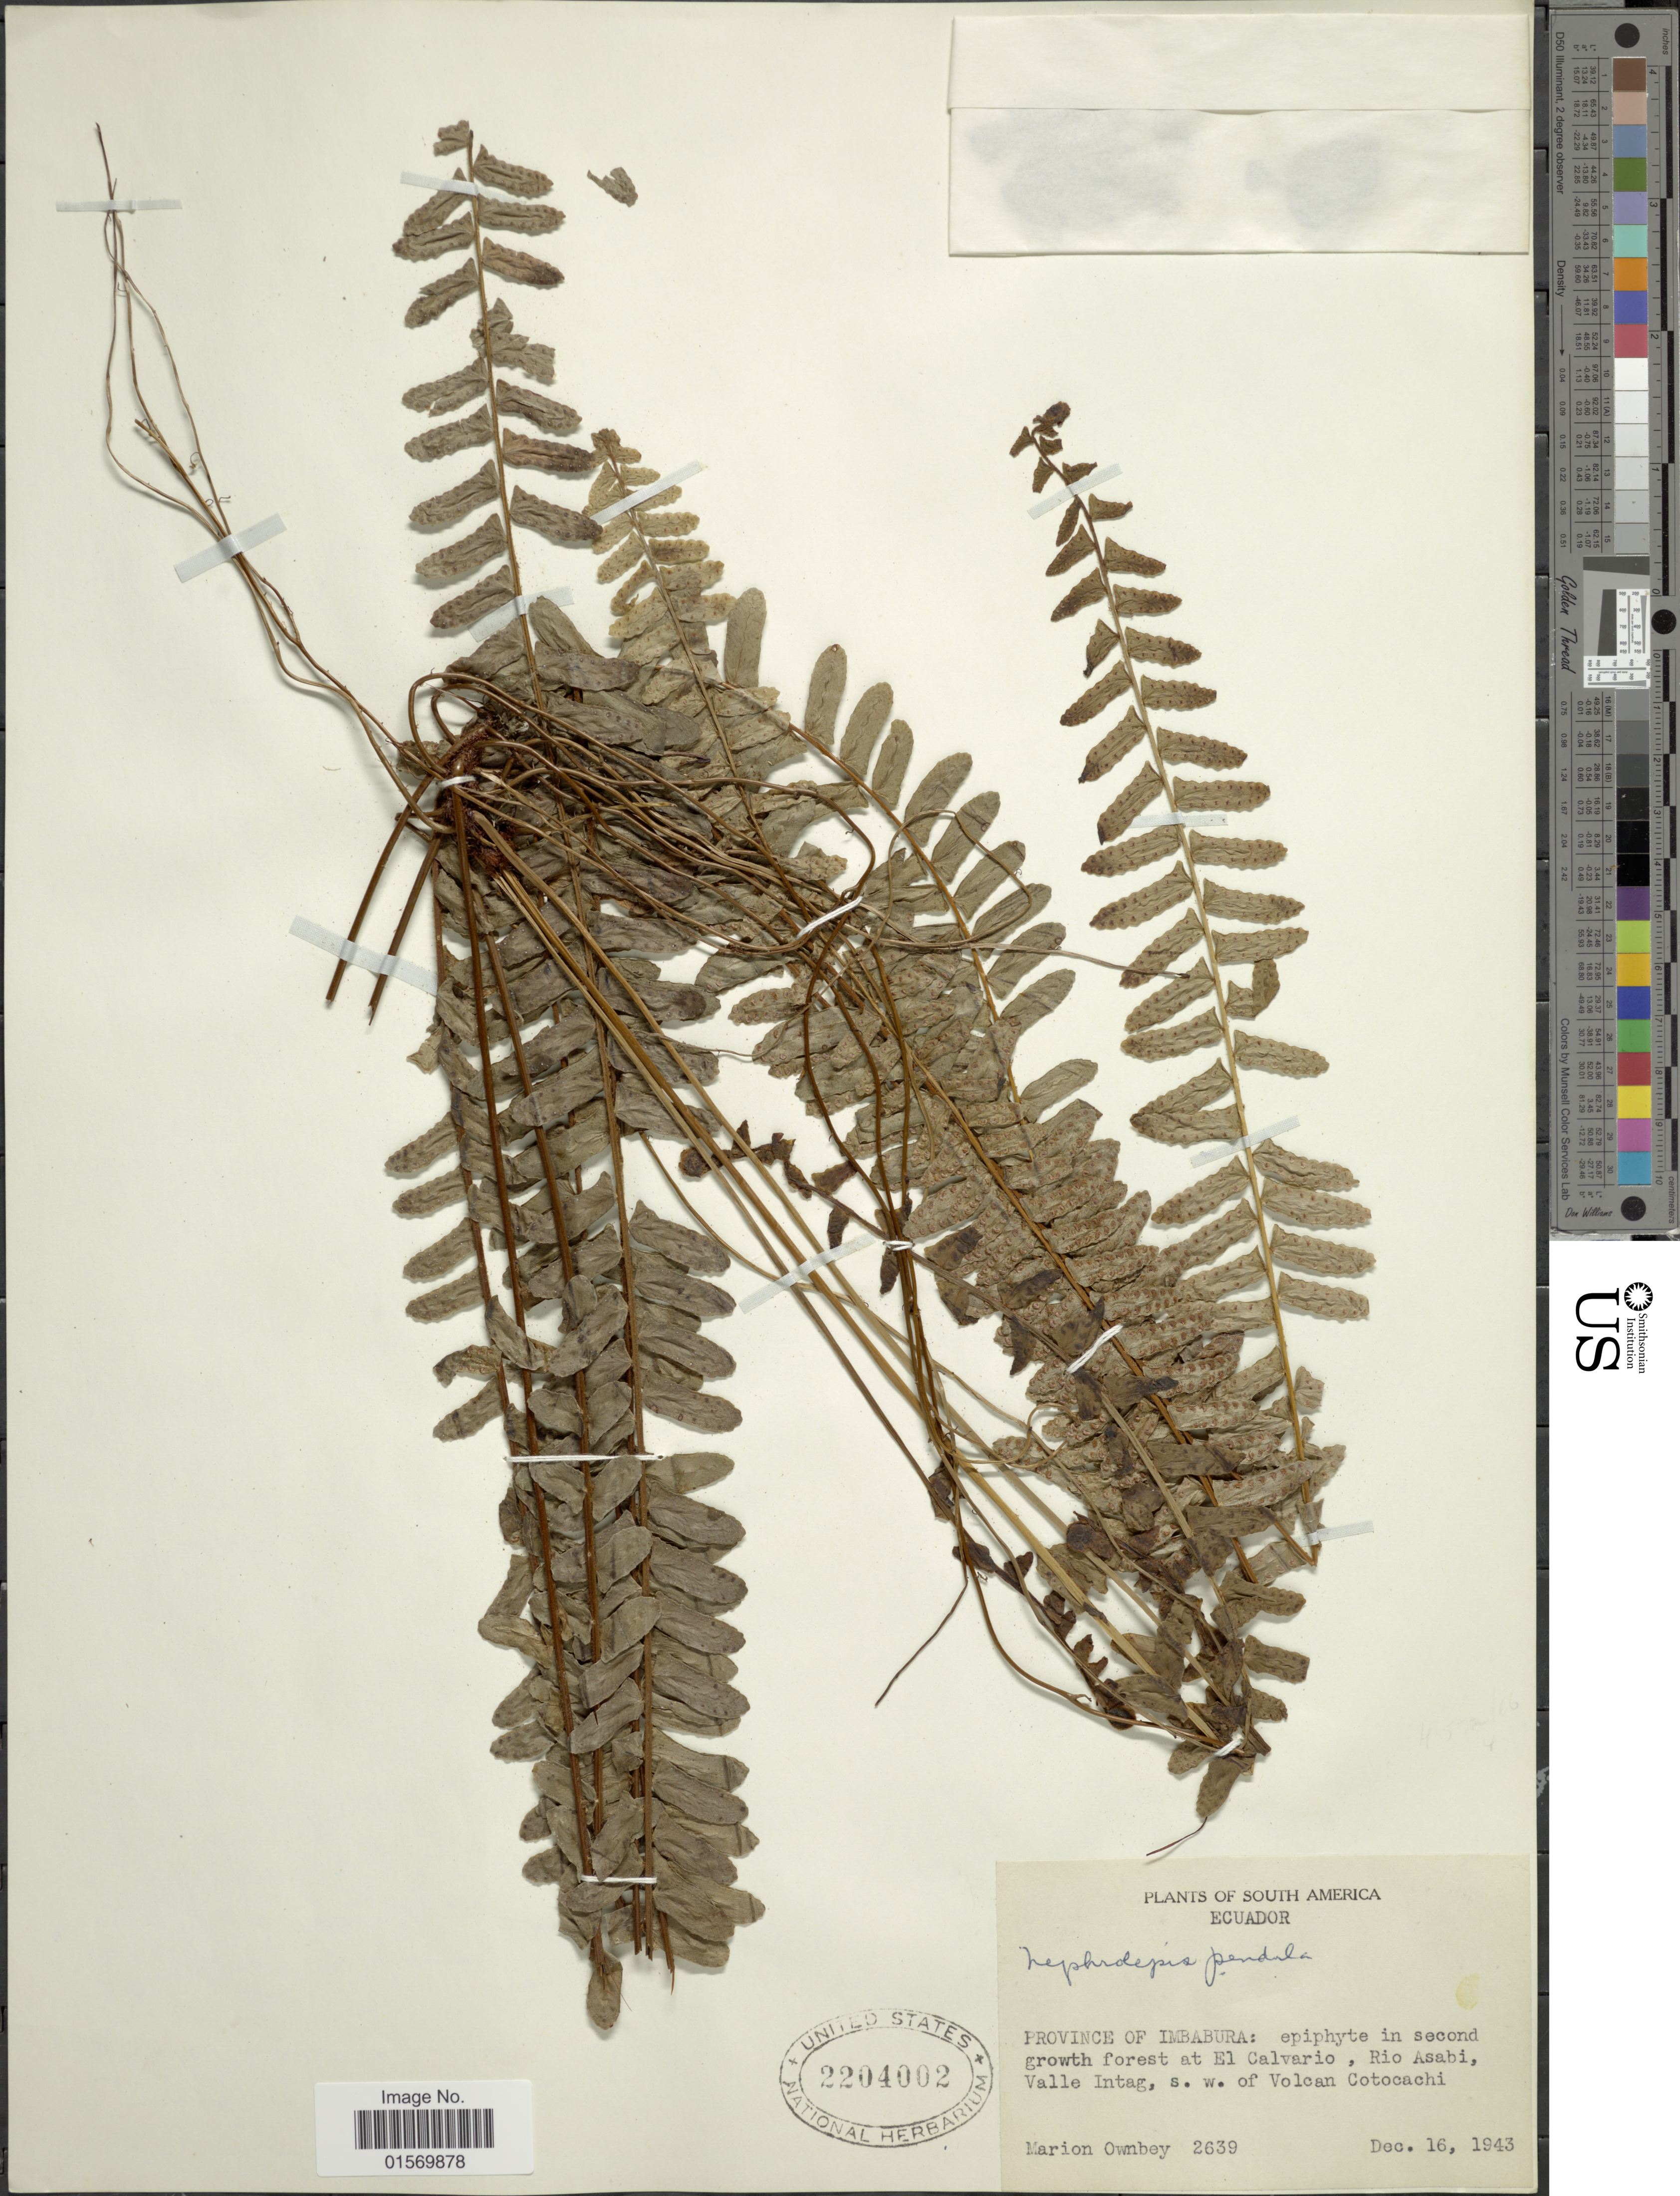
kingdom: Plantae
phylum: Tracheophyta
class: Polypodiopsida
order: Polypodiales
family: Nephrolepidaceae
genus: Nephrolepis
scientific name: Nephrolepis pendula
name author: (Raddi) J. Sm.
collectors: F. M. Ownbey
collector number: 2639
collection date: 1943-12-16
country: Ecuador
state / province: Imbabura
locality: At El Calvario, Rio Asabi, Valle Intag, s. w. of Volcan Cotocachi.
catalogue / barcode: US 2204002